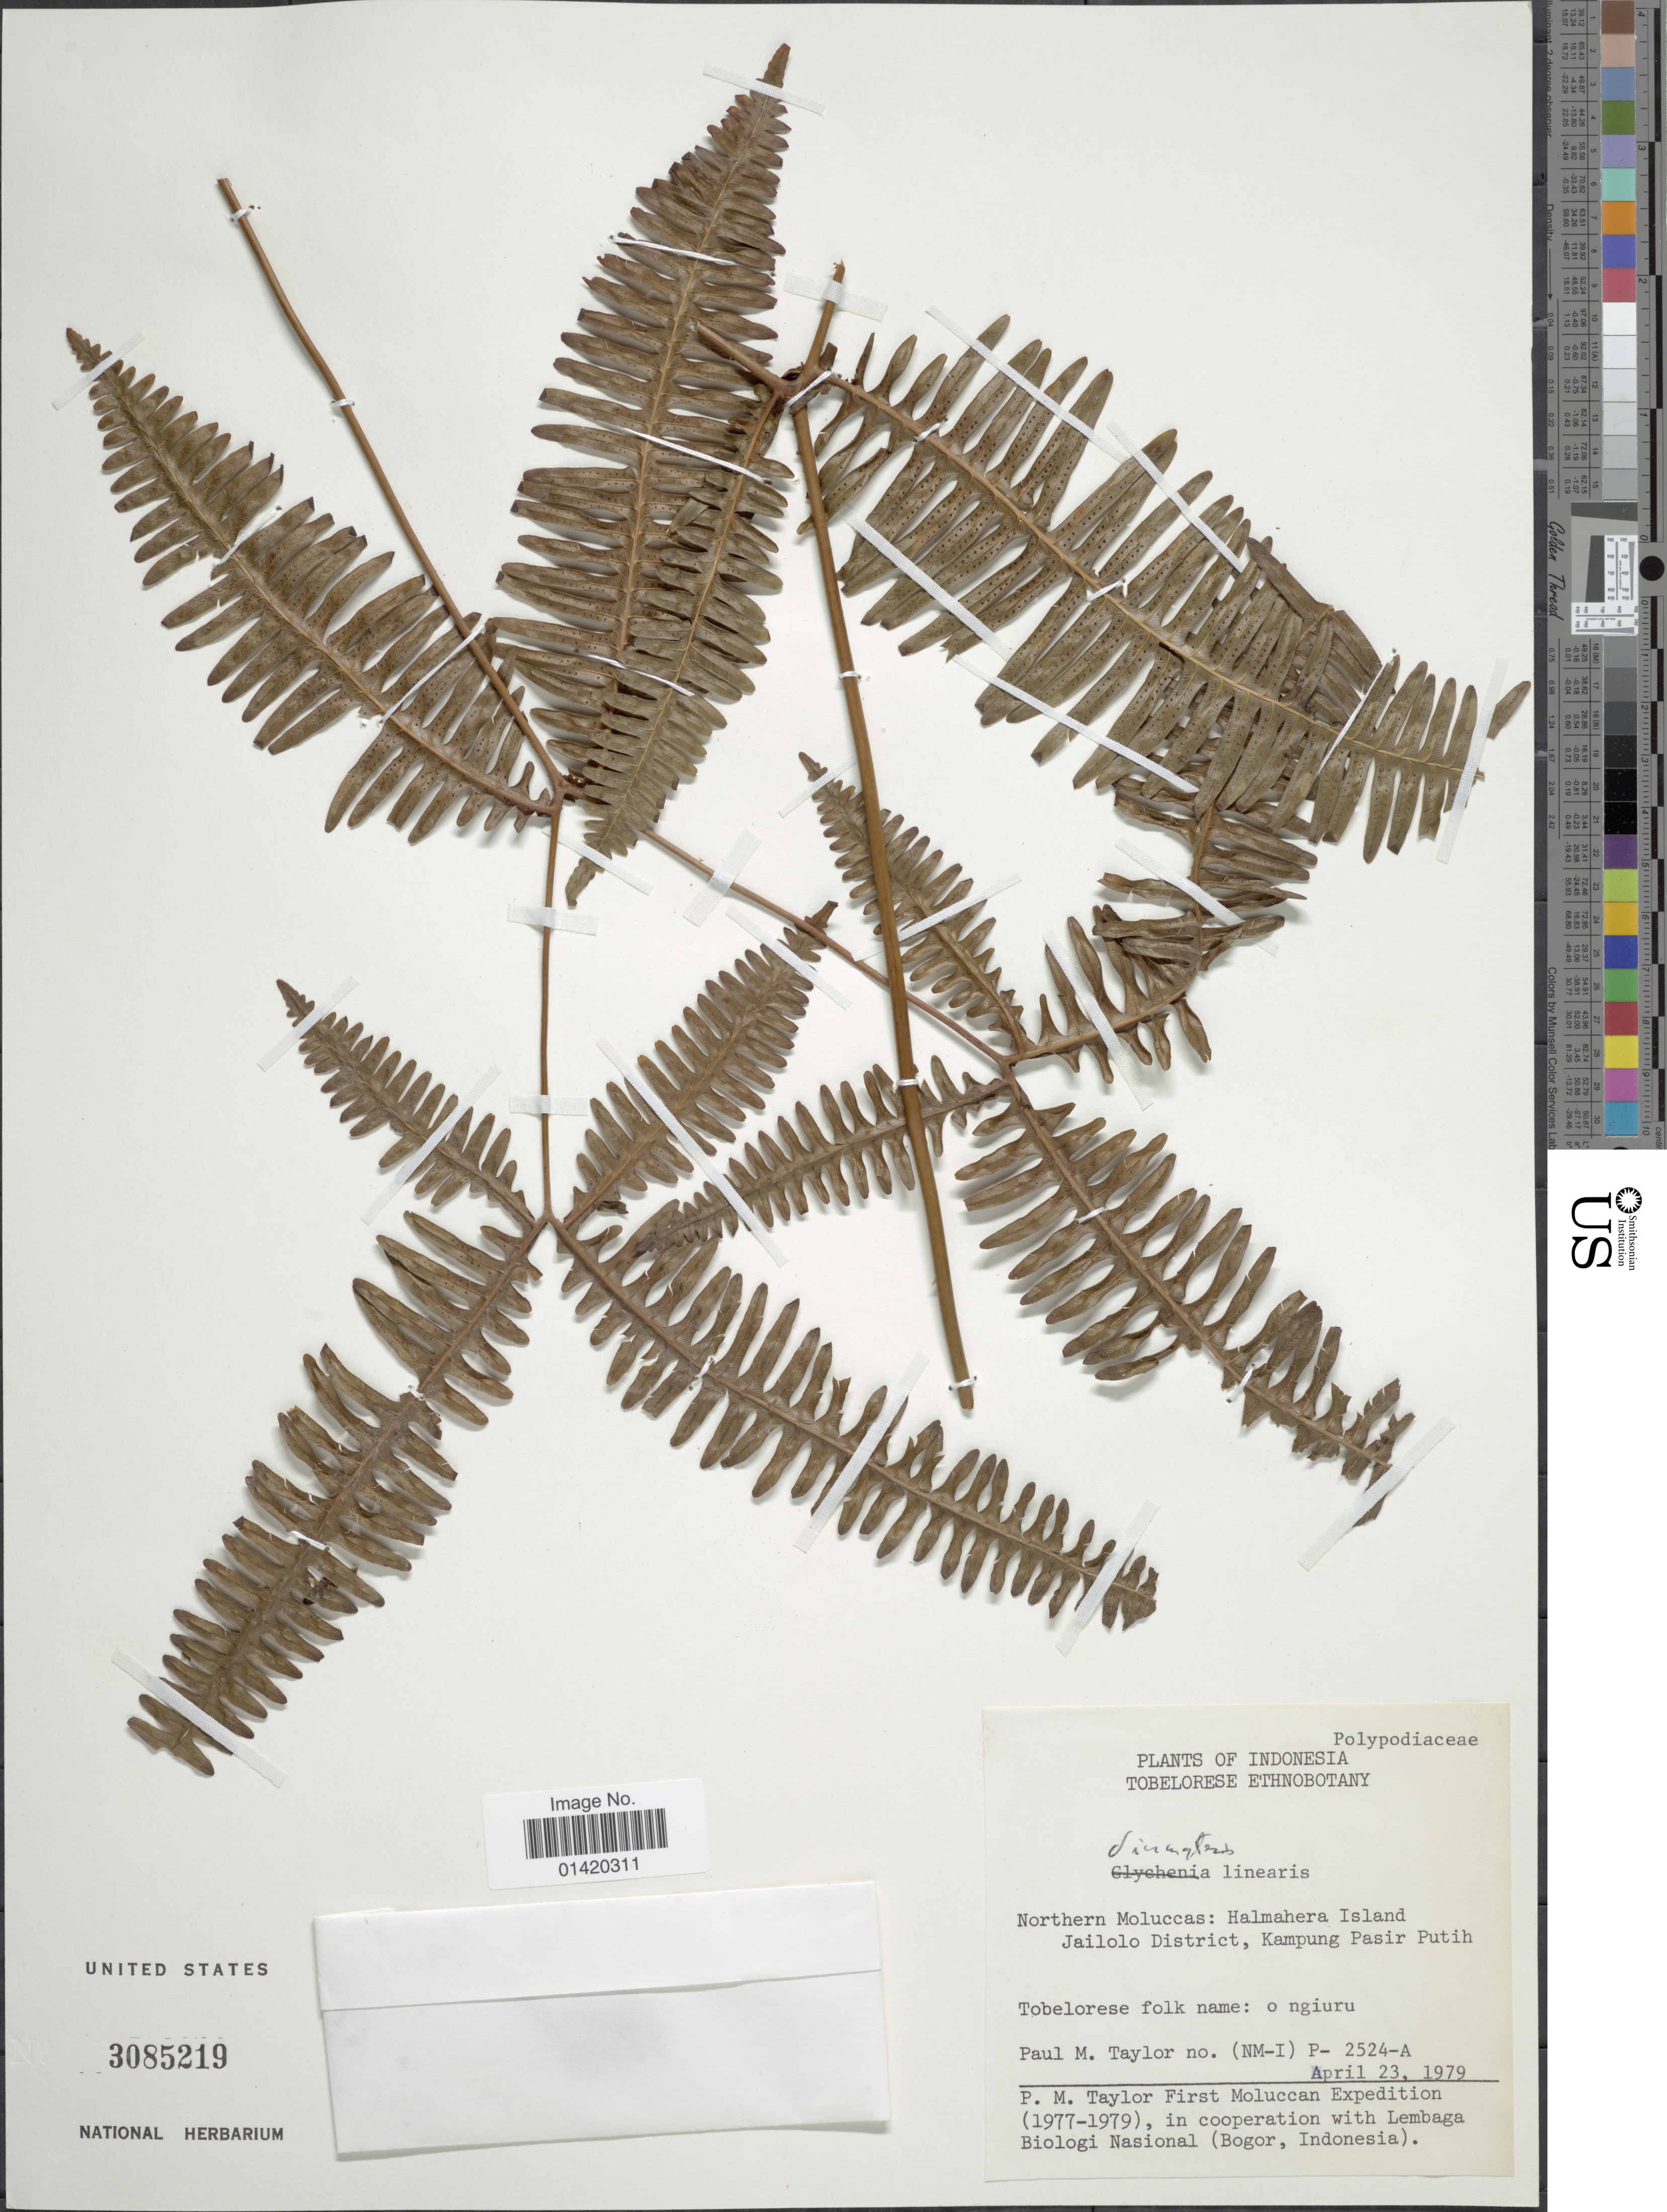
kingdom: Plantae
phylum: Tracheophyta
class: Polypodiopsida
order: Gleicheniales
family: Gleicheniaceae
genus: Dicranopteris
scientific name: Dicranopteris linearis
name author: (Burm. f.) Underw.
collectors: P. M. Taylor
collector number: (NM-I) P- 2524-A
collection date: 1979-04-23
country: Indonesia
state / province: Maluku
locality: Tobelorese, Northern Moluccas: Halmahera Island Jailolo District, Kampung Pasir Putih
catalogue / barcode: US 3085219